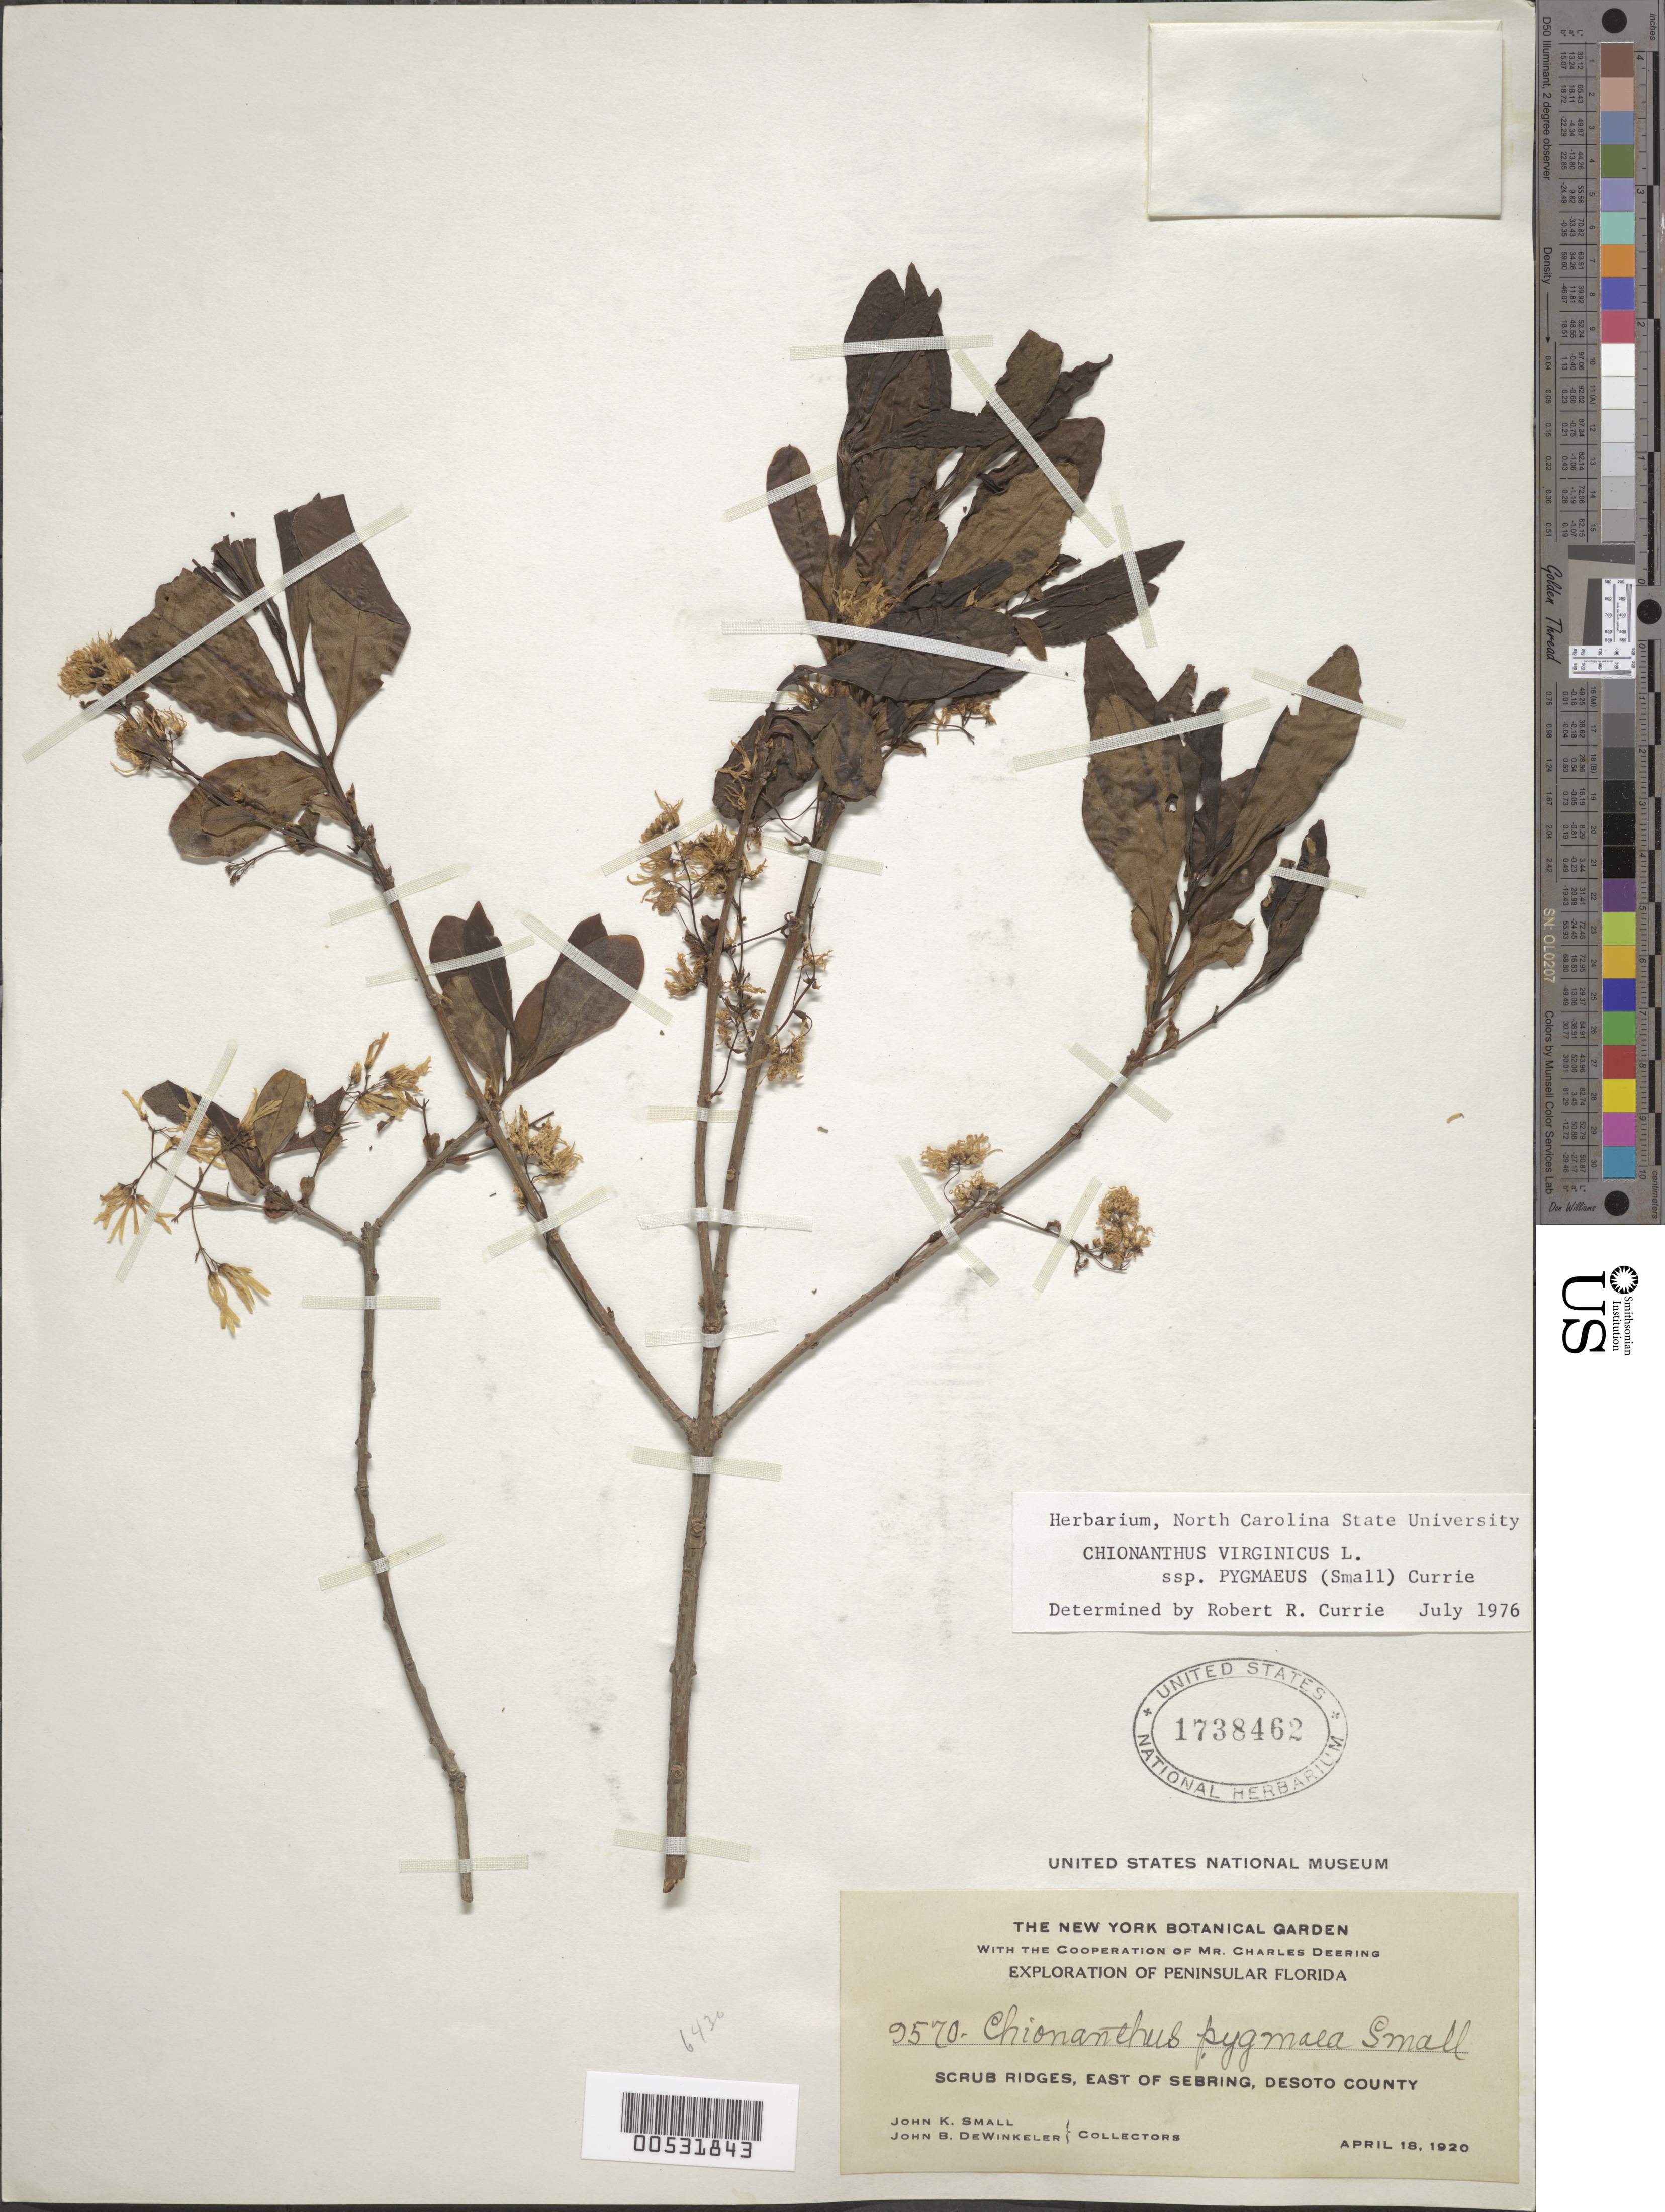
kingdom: Plantae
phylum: Tracheophyta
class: Magnoliopsida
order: Lamiales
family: Oleaceae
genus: Chionanthus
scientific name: Chionanthus pygmaeus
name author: (Small) Cürrie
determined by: Currie, R. R.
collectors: J. K. Small & J. Dewinkeler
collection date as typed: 18 Apr 1920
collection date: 1920-04-18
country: United States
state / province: Florida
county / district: De Soto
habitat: Scrub ridges.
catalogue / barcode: US 1738462